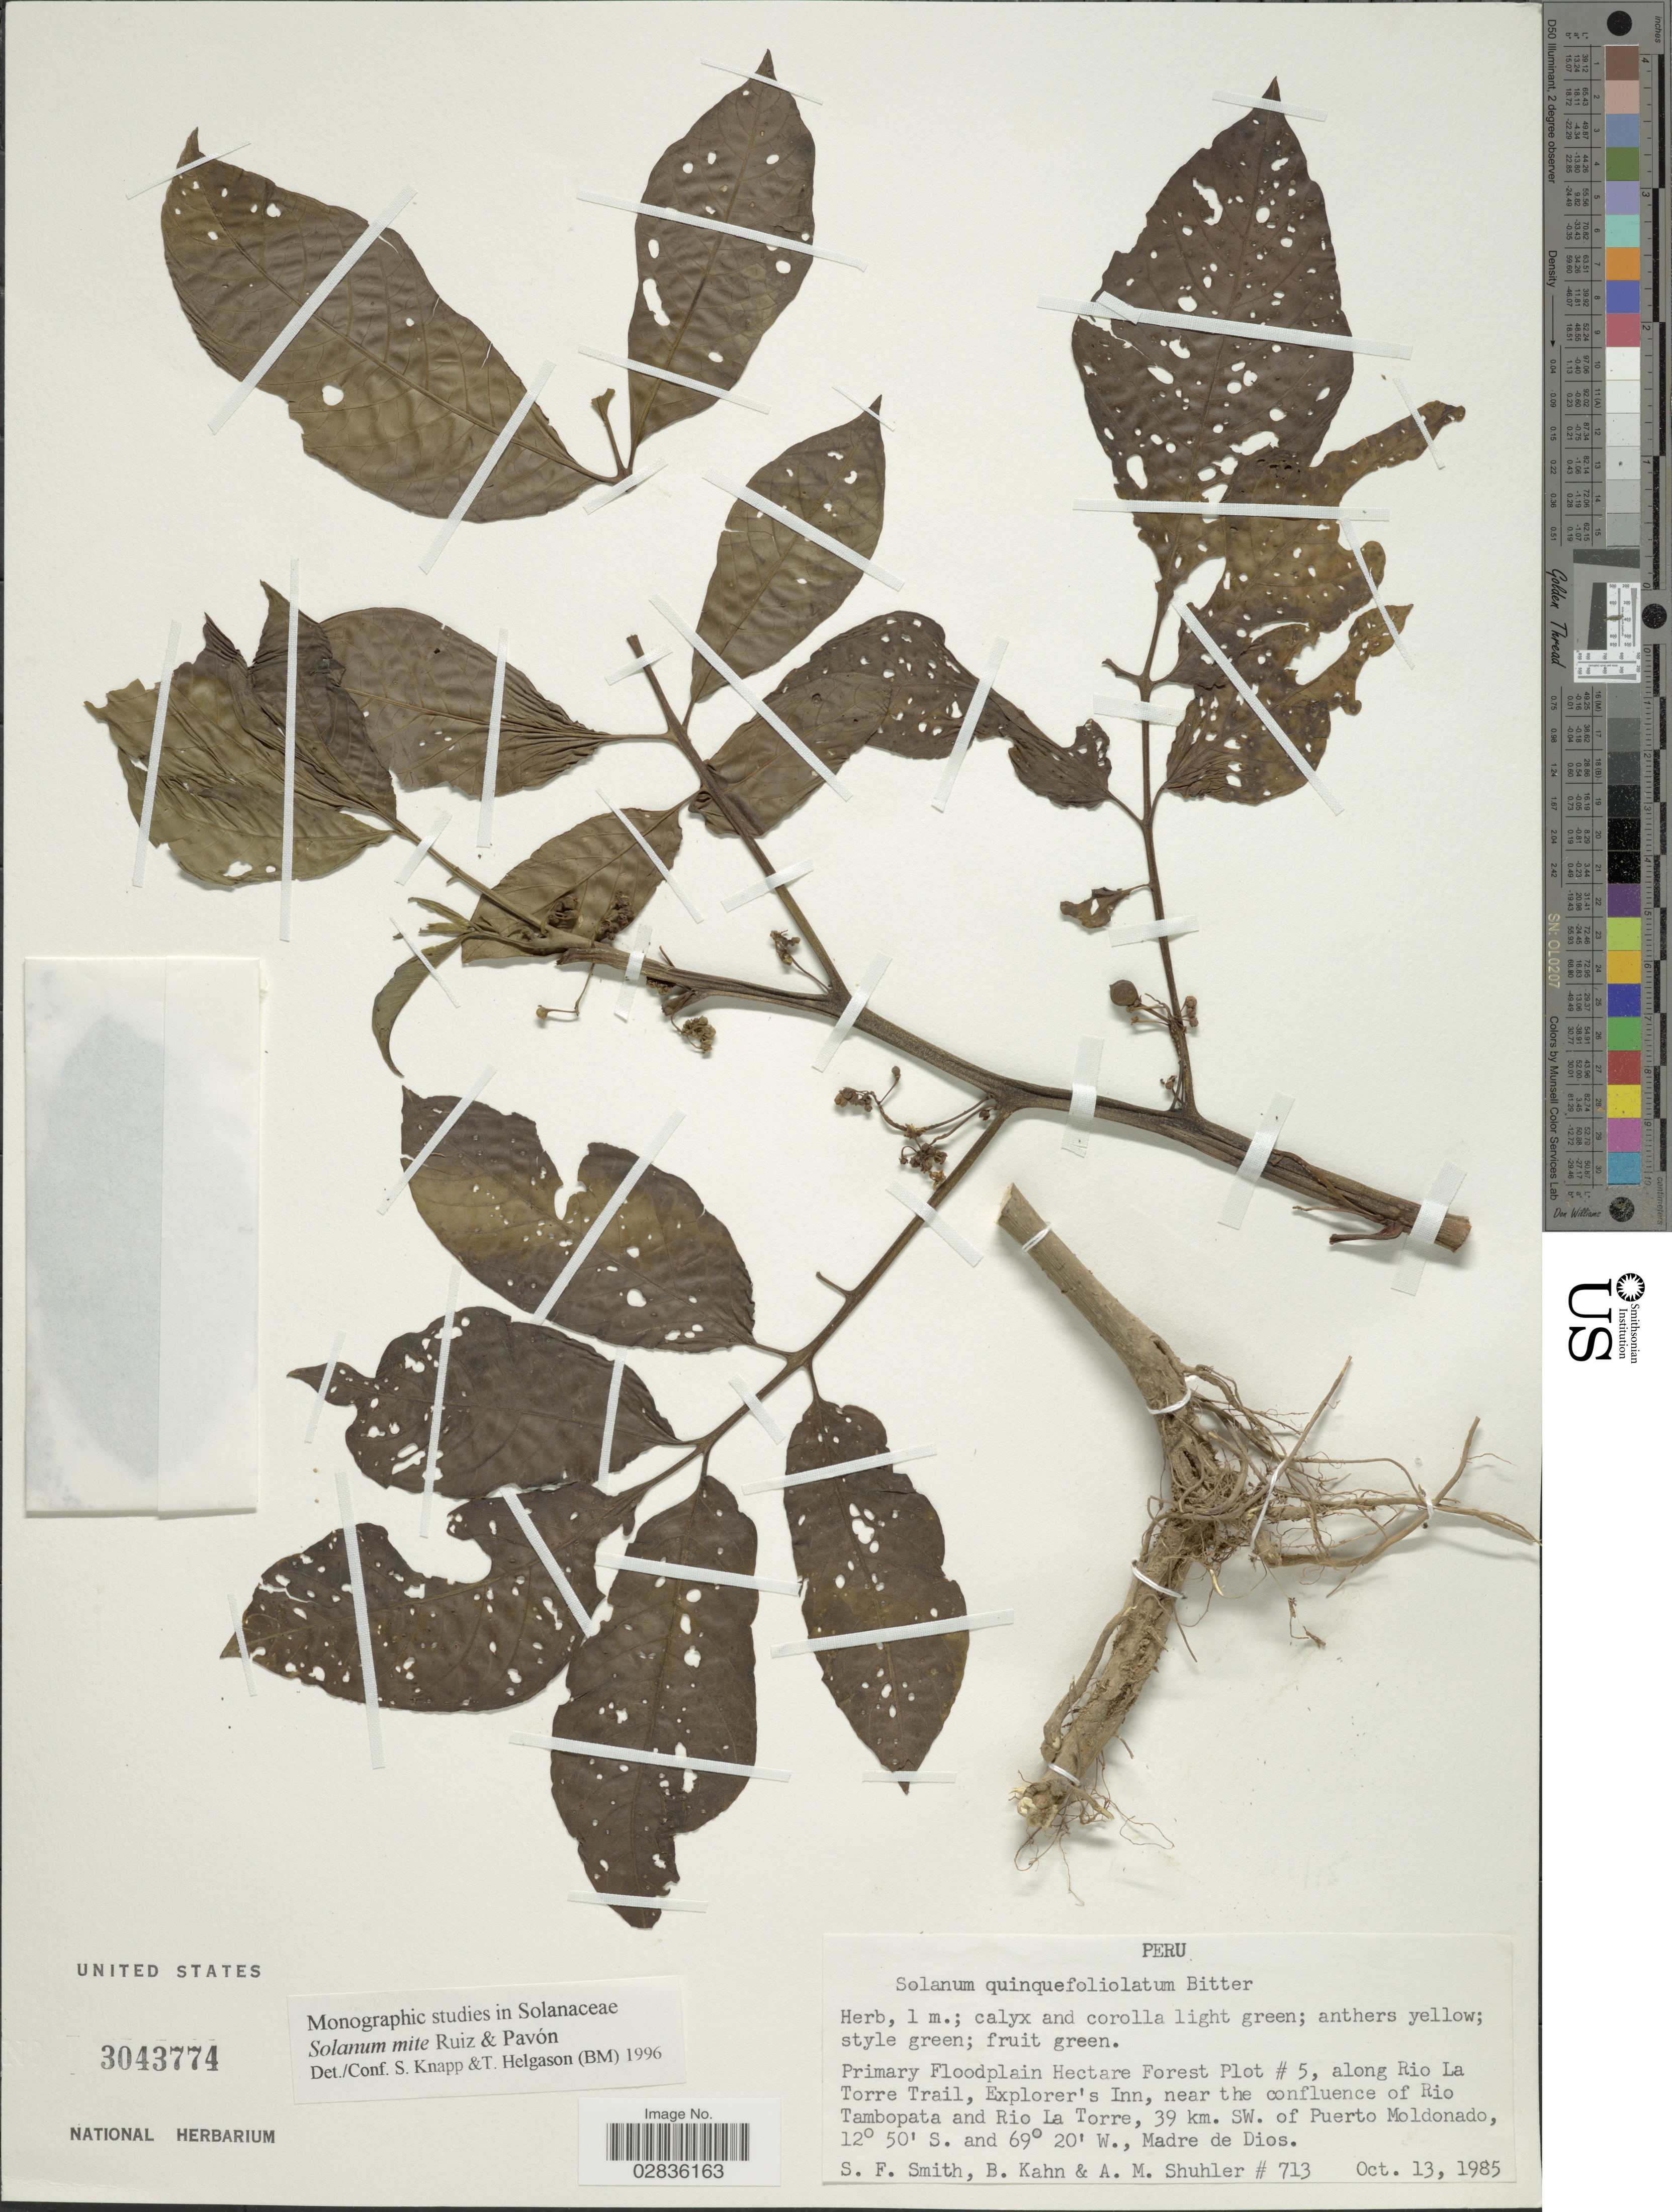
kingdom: Plantae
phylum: Tracheophyta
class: Magnoliopsida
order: Solanales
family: Solanaceae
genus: Solanum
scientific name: Solanum mite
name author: Ruiz & Pav.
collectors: S.F. Smith, B. Kahn & A. Shuhler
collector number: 713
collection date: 1985-10-13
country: Peru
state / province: Madre de Dios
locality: Primary Floodplain Hectare Forest Plot # 5, along Rio La Torre Trail, Explorer's Inn, near the confluence of Rio Tambopata and Rio La Torre, 39 km. SW. of Puerto Moldonado.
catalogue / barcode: US 3043774